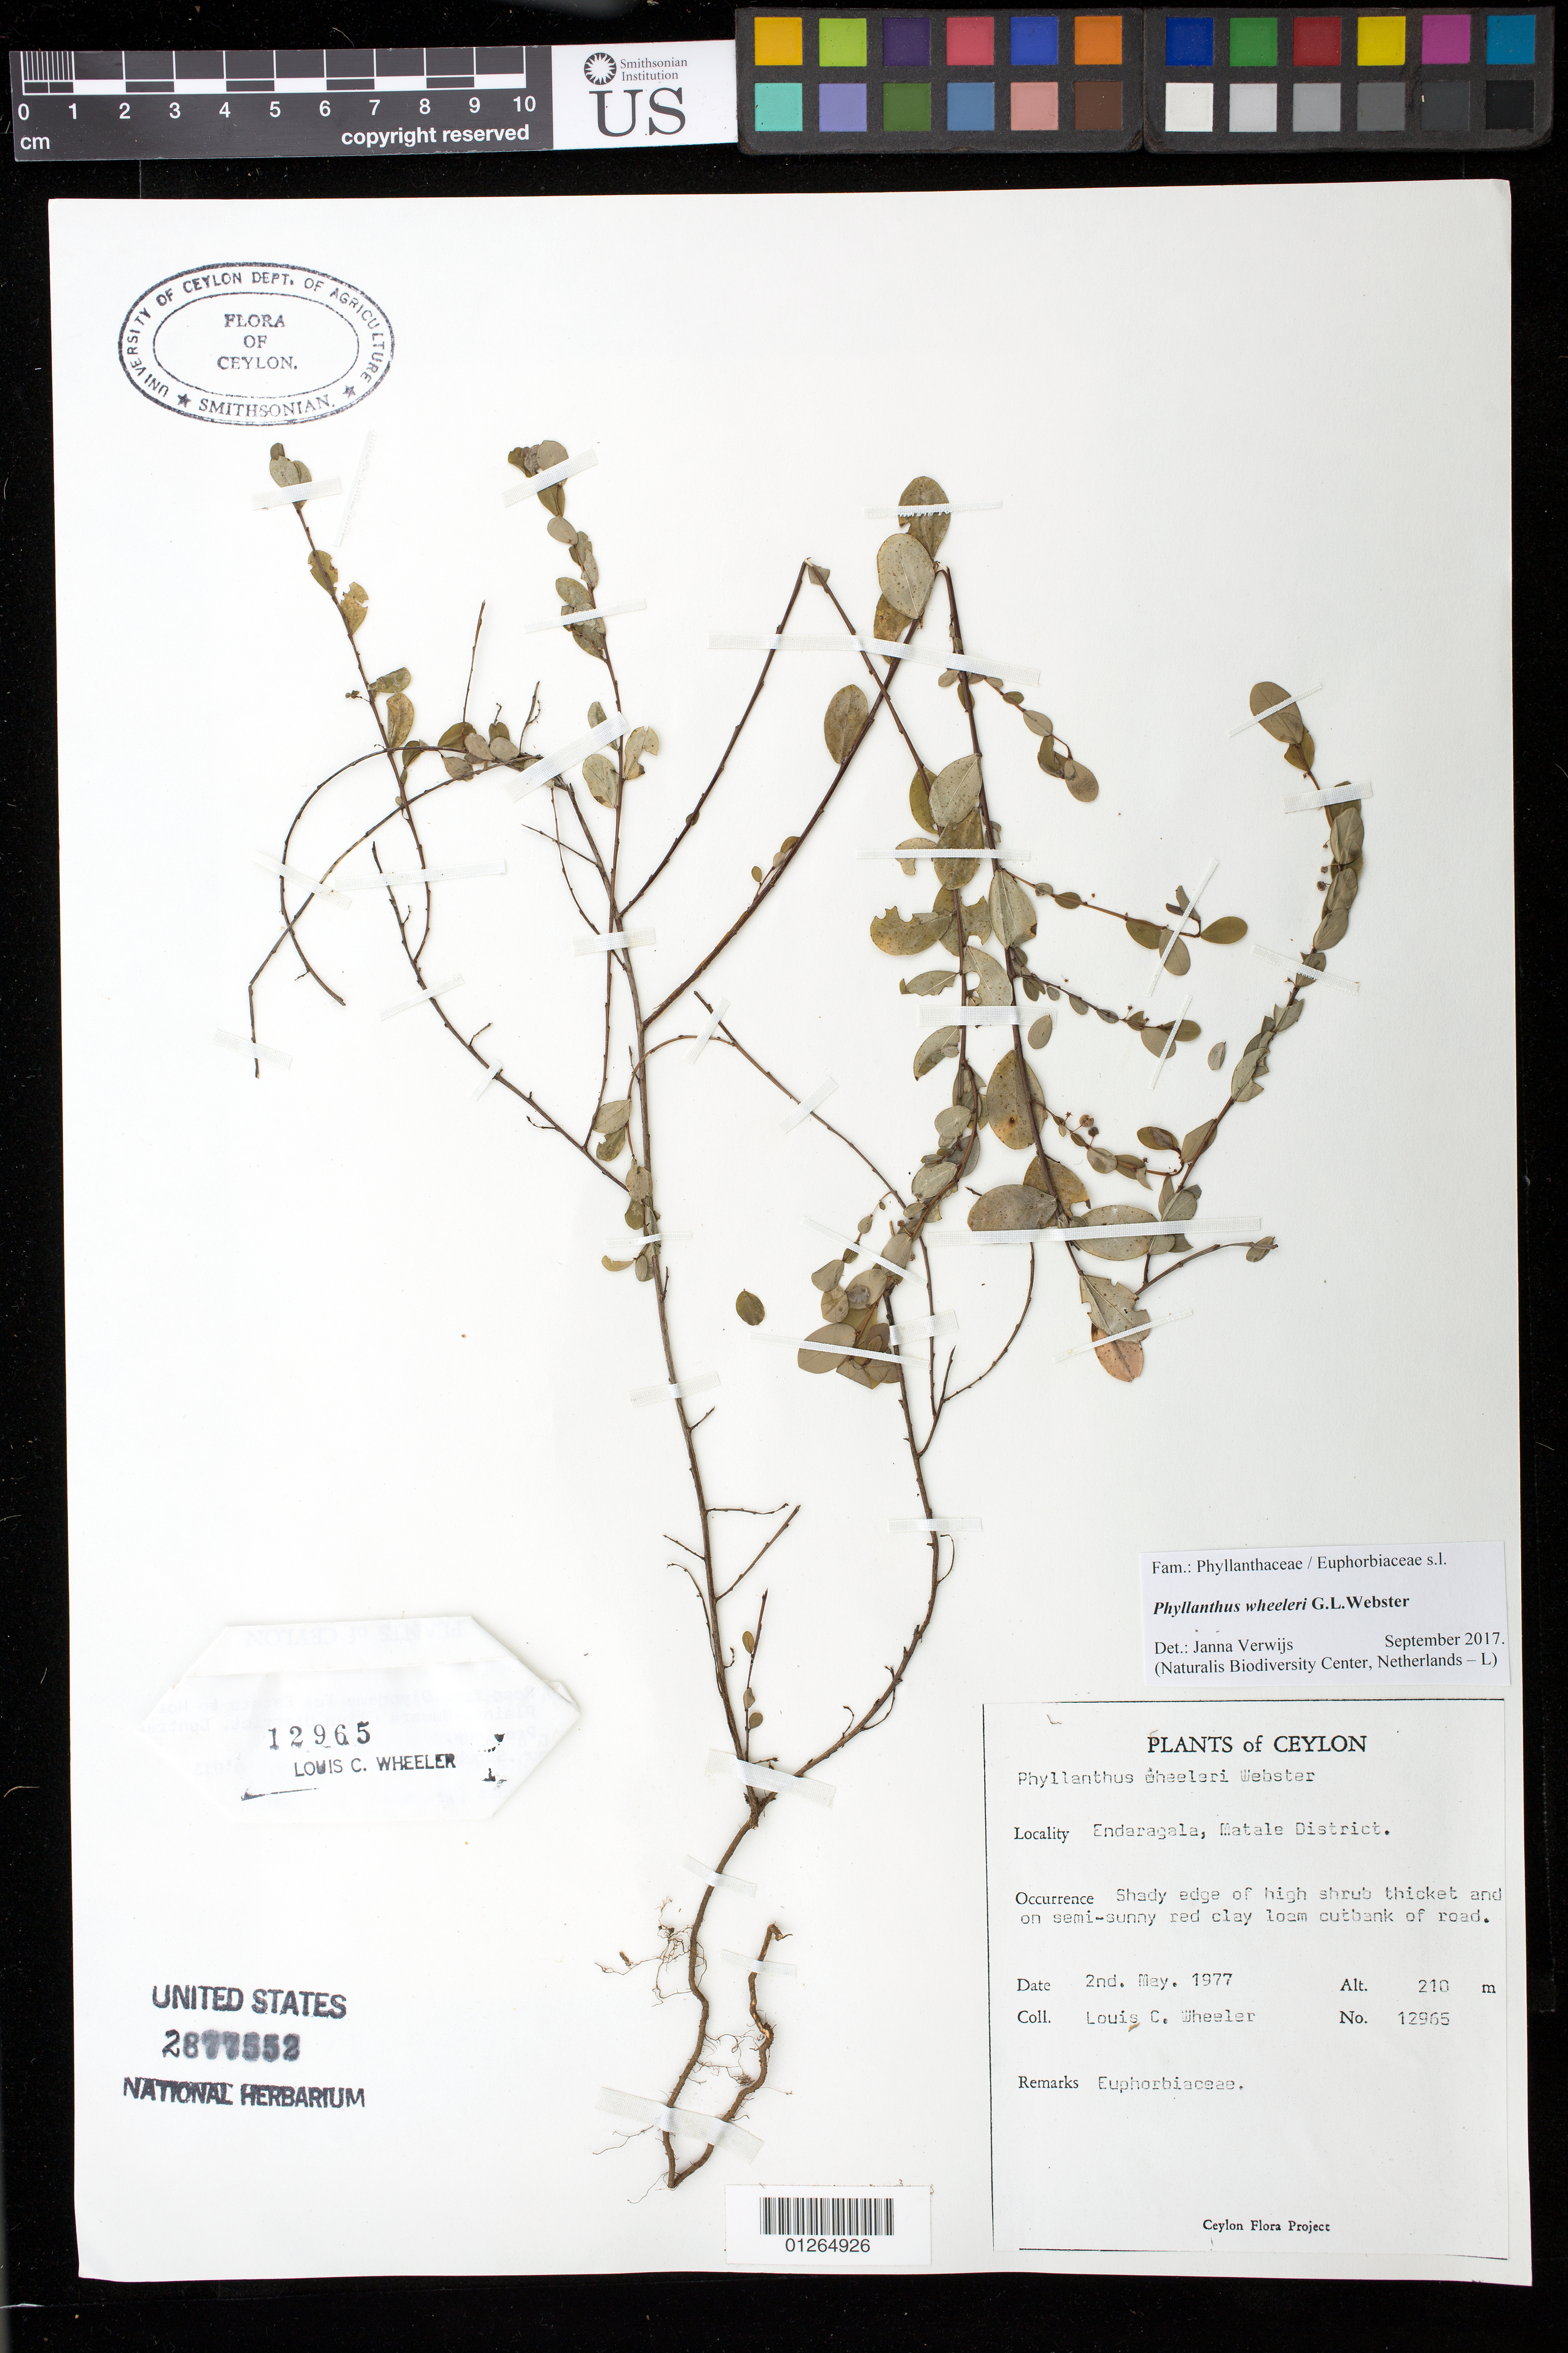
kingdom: Plantae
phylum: Tracheophyta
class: Magnoliopsida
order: Malpighiales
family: Phyllanthaceae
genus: Phyllanthus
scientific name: Phyllanthus wheeleri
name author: G.L. Webster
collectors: L. C. Wheeler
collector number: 12965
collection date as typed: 2 May 1977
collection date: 1977-05-02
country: Sri Lanka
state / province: Central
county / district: Matale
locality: Endaragala.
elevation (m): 210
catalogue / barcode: US 2877552